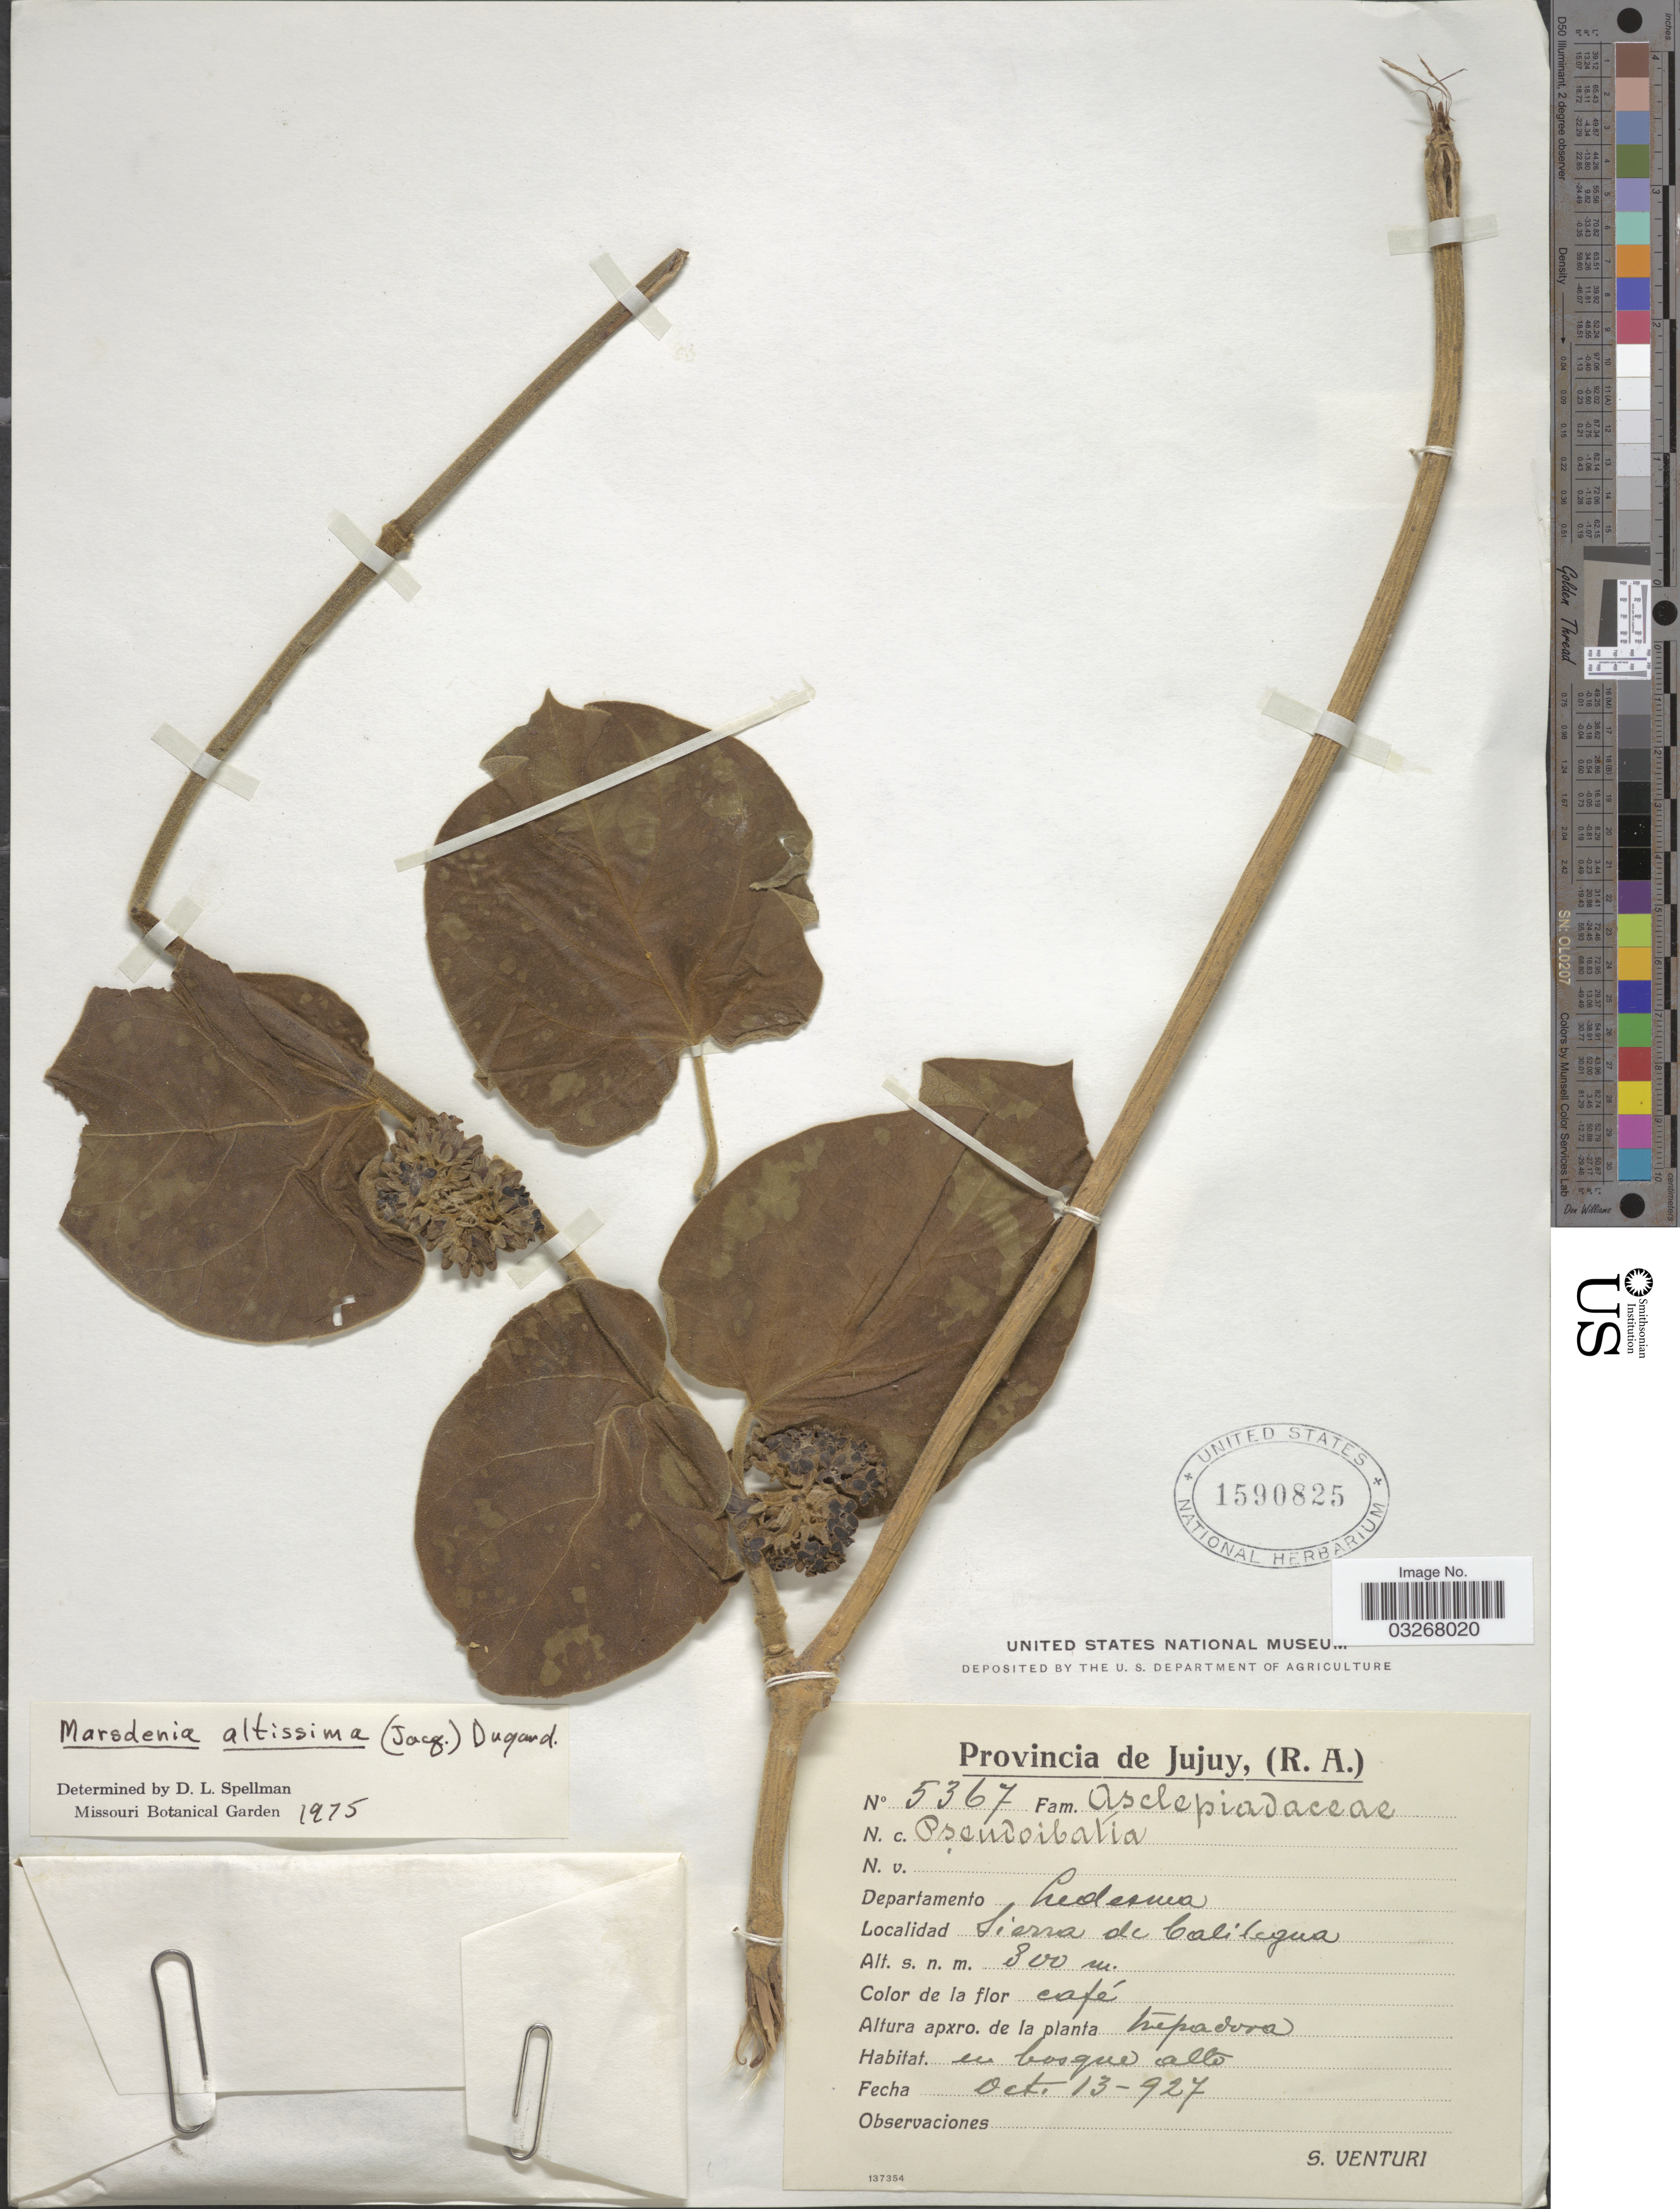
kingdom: Plantae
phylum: Tracheophyta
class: Magnoliopsida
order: Gentianales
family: Apocynaceae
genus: Marsdenia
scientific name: Marsdenia altissima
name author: (Jacq.) Dugand G.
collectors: S. Venturi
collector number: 5367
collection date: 1927-10-13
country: Argentina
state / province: Jujuy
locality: Provincia de Jujuy, (R.A.) Departamento Ledesma, Sierra de Calilegua.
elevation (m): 800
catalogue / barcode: US 1590835